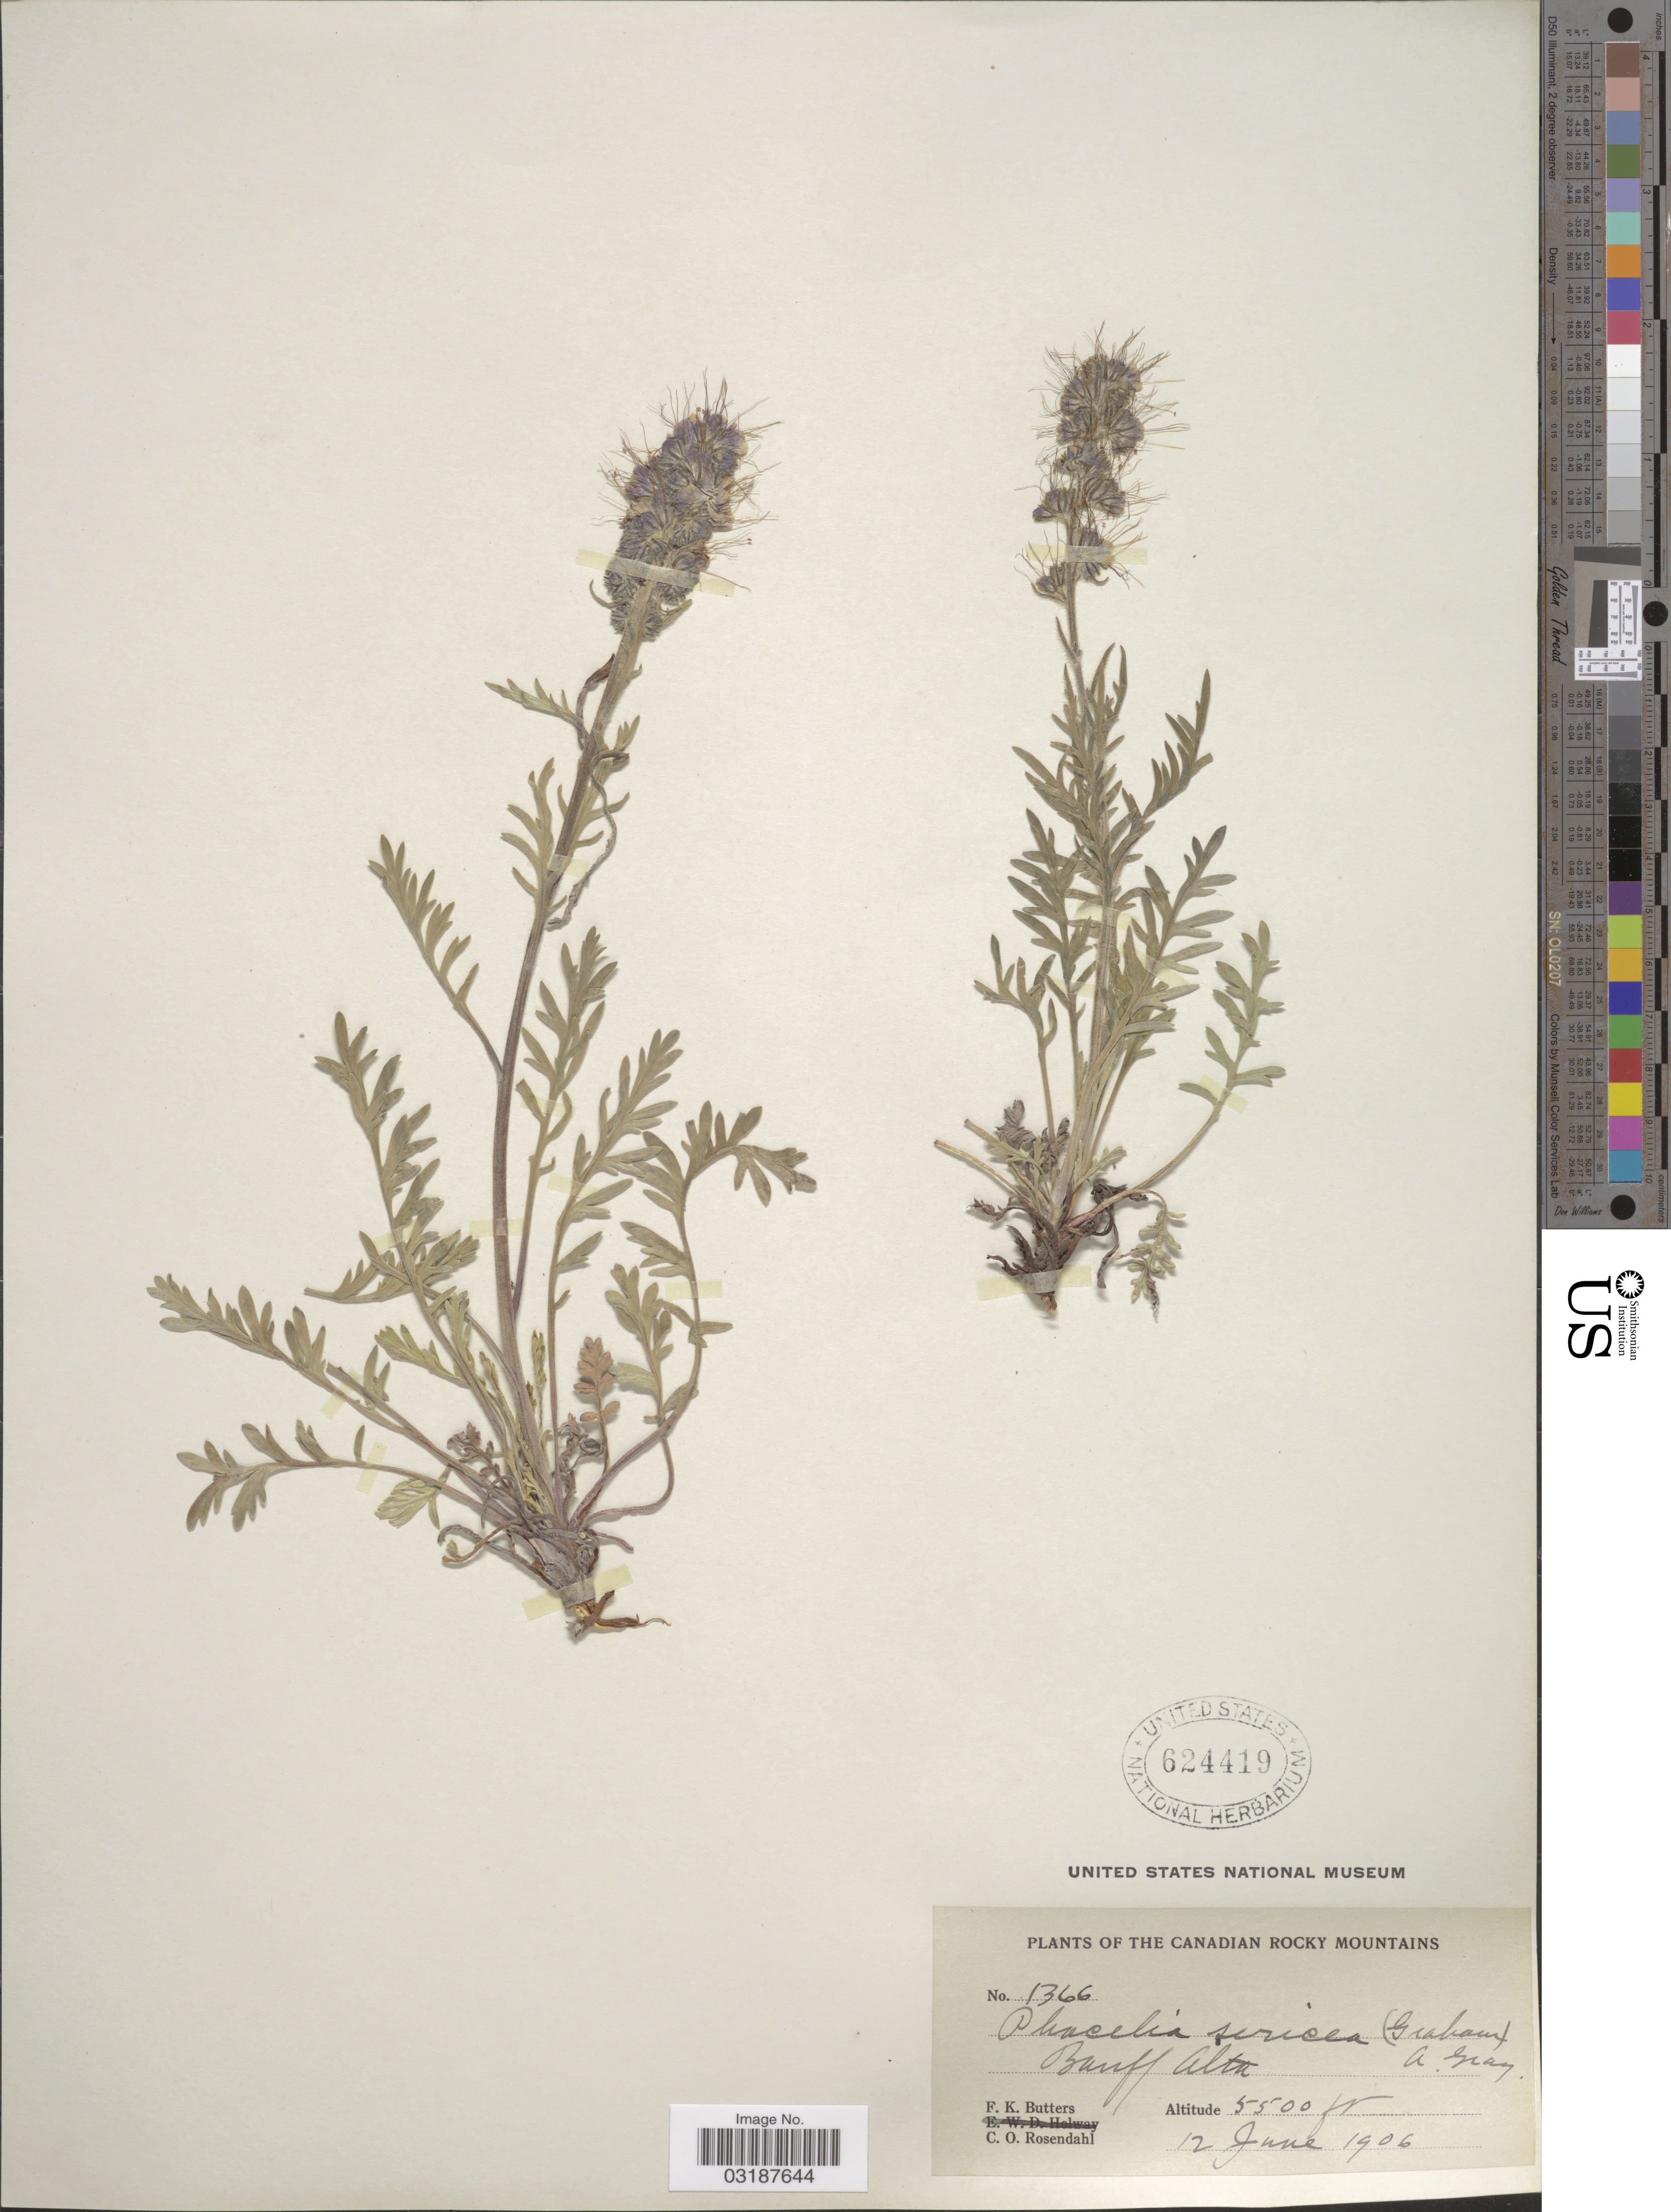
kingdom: Plantae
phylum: Tracheophyta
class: Magnoliopsida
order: Boraginales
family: Hydrophyllaceae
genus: Phacelia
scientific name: Phacelia sericea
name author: (Graham) A. Gray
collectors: F. K. Butters & C. O. Rosendahl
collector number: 1366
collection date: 1906-06-12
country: Canada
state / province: Alberta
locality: The Canadian Rocky Mountains. Banff Alta.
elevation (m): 1676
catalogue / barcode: US 624419